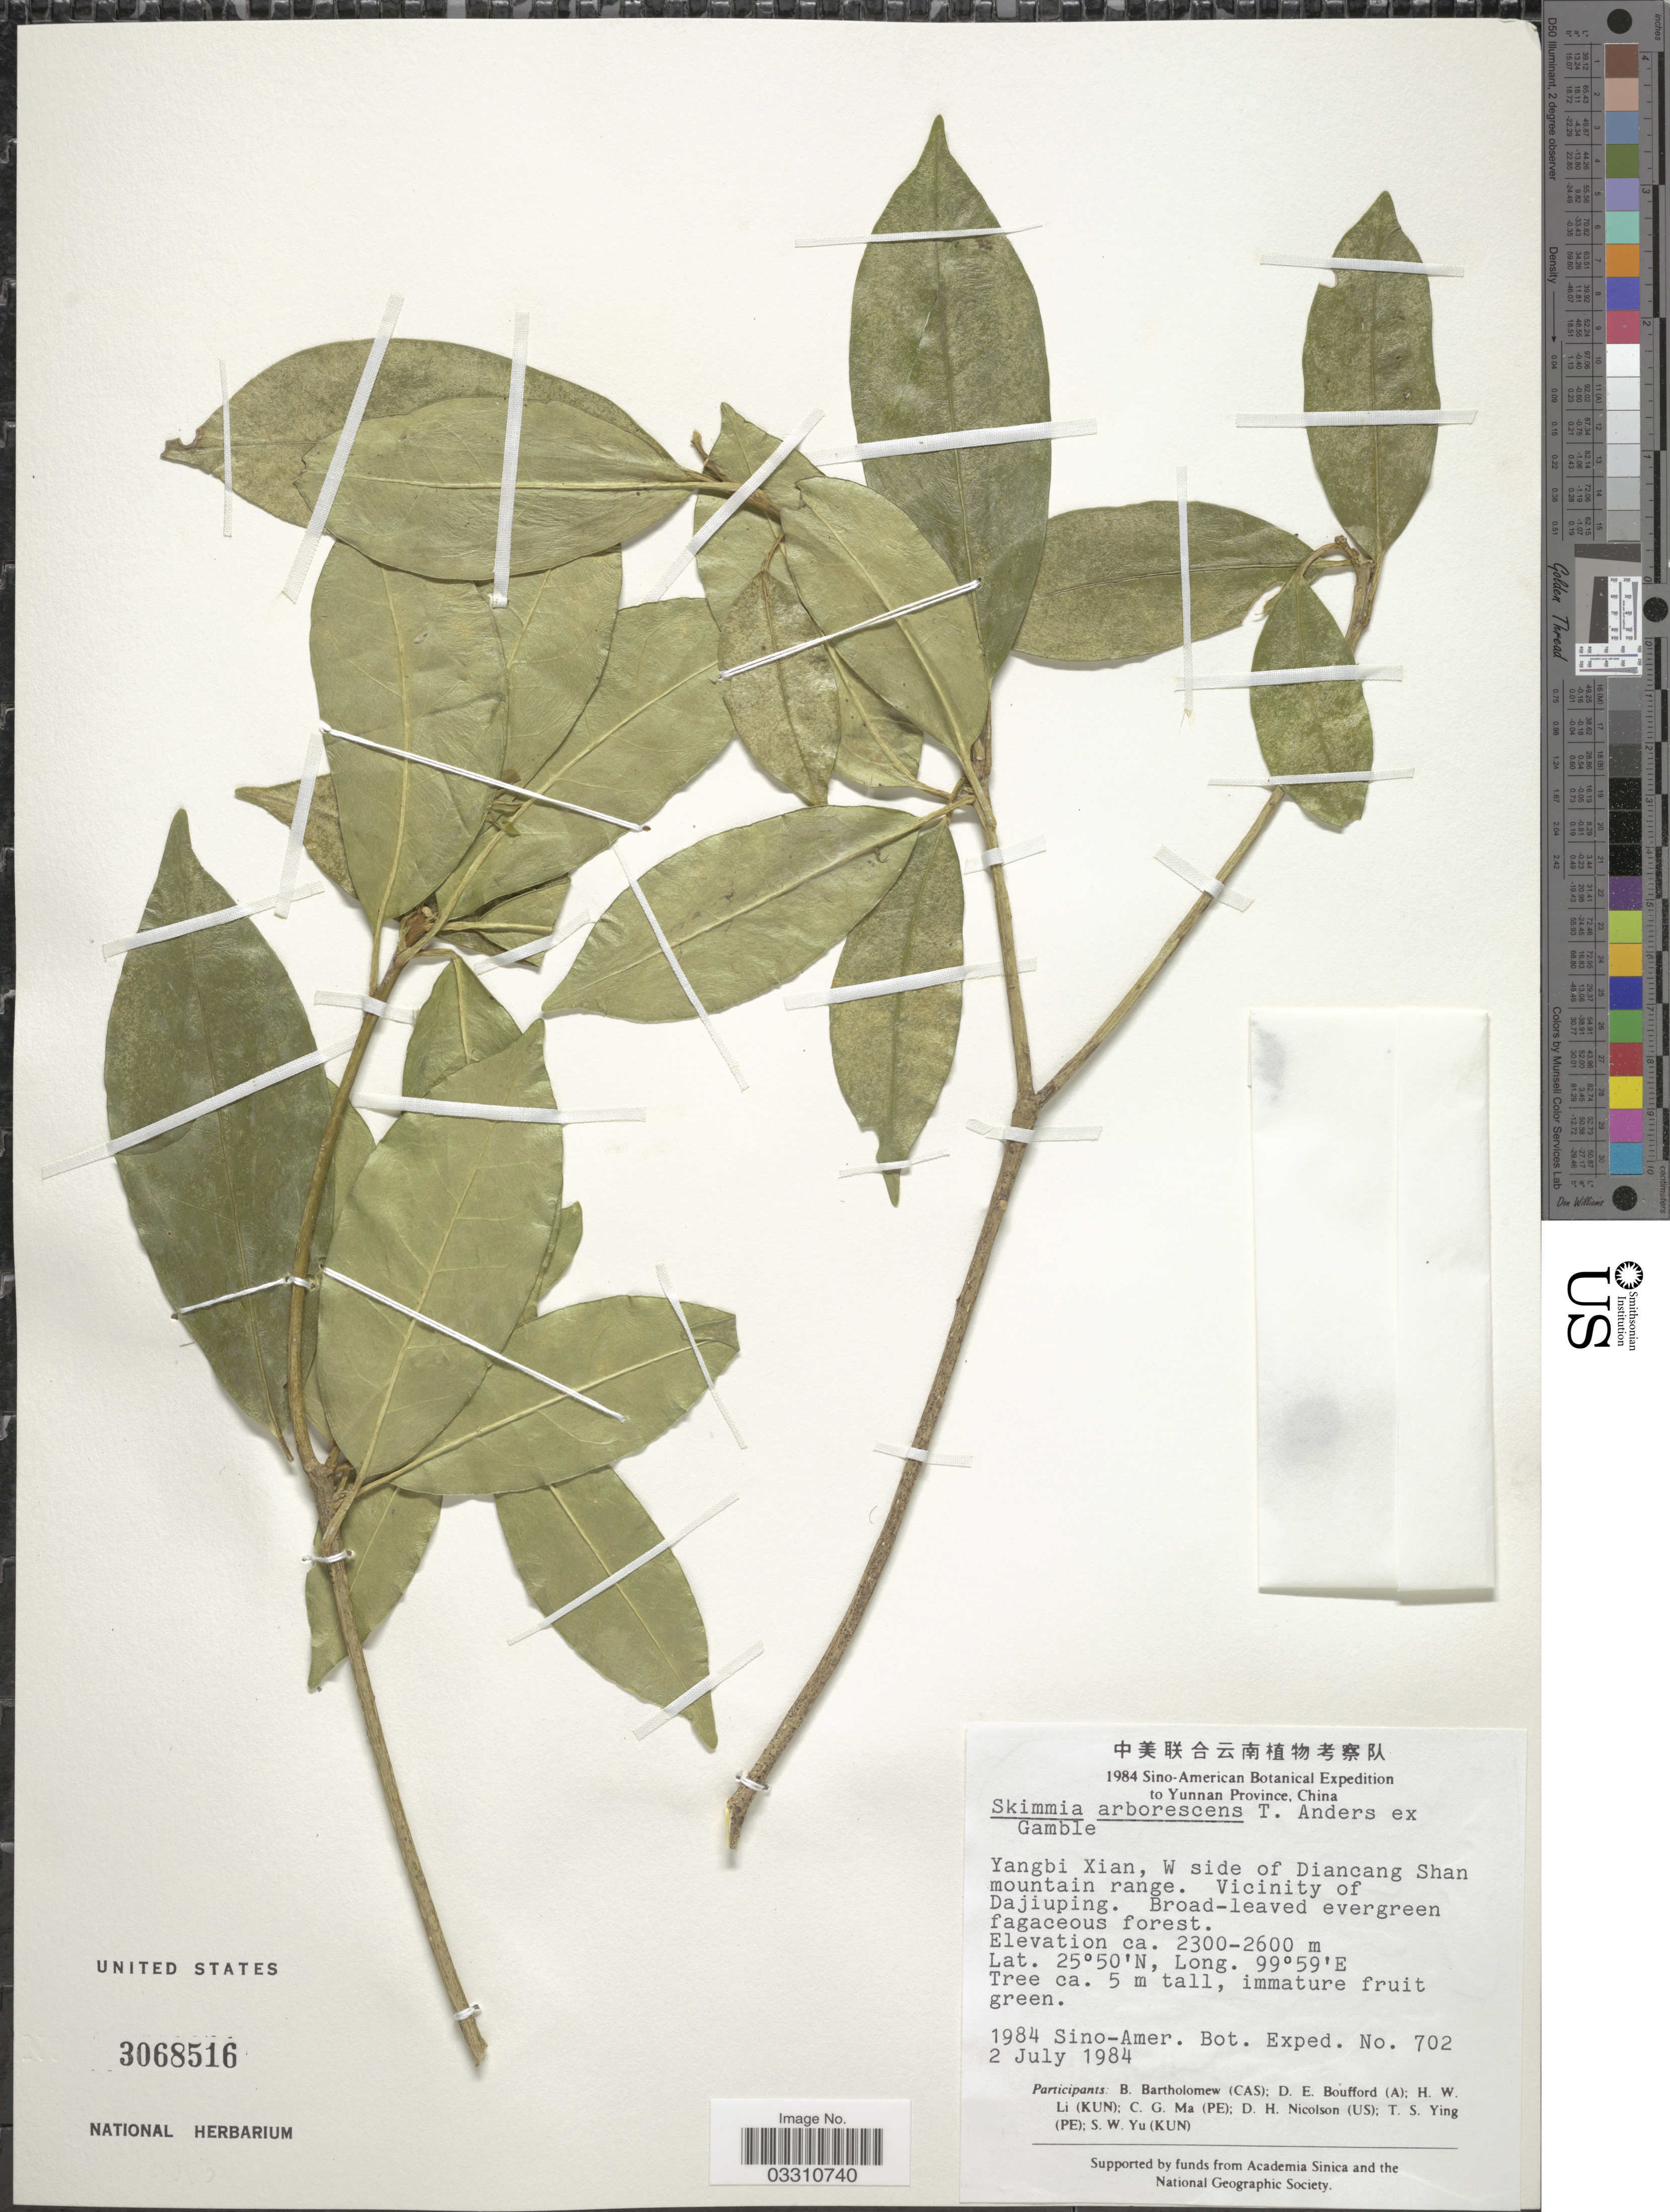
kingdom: Plantae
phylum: Tracheophyta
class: Magnoliopsida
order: Sapindales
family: Rutaceae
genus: Skimmia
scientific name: Skimmia arborescens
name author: T. Anders. & Gamble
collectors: Sino-Amer. Bot. Exped. 1984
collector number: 702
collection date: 1984-07-02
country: China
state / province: Yunnan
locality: Yangbi Xian, W side of Diancang Shan mountain range. Vicinity of Dajiuping.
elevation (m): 2300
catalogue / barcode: US 3068516